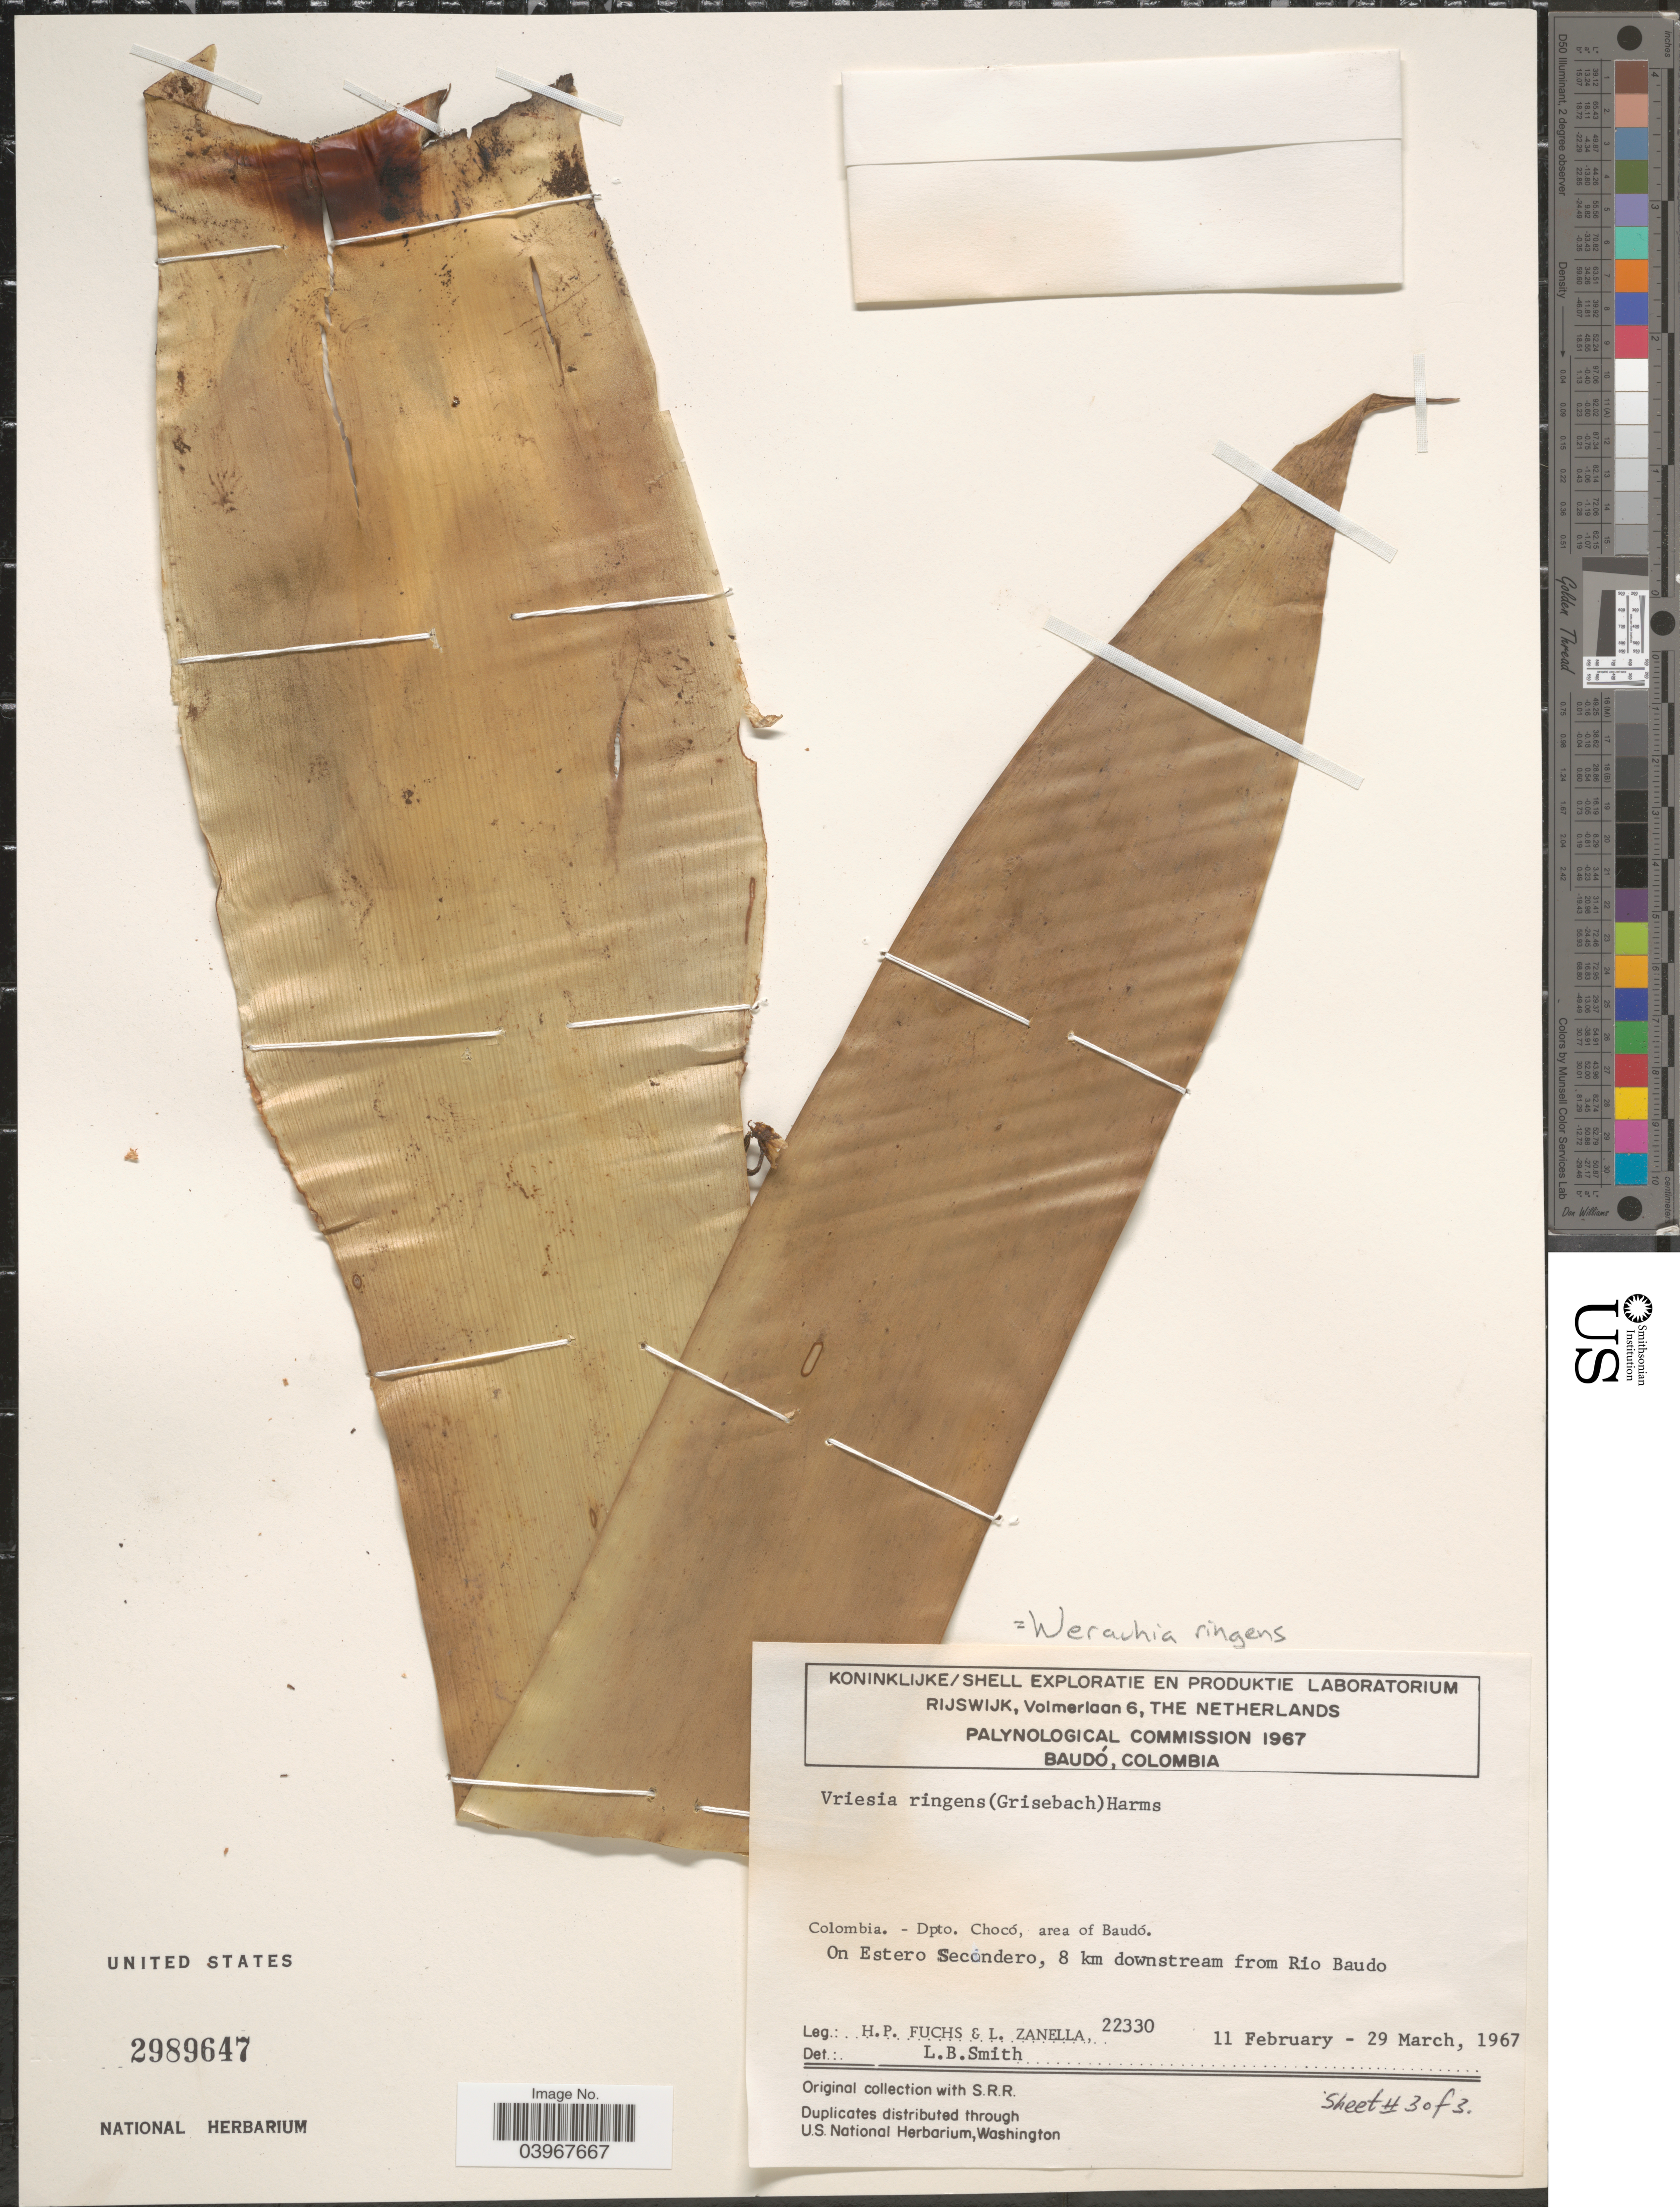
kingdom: Plantae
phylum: Tracheophyta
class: Liliopsida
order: Poales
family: Bromeliaceae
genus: Werauhia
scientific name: Werauhia ringens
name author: (Griseb.) J.R. Grant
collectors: H. P. Fuchs & L. Zanella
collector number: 22330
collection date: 1967-02-11/1967-03-29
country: Colombia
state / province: Chocó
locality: Dpto. Chocó, area of Baudó. On Estero Secondero, 8 km downstream from Rio Baudo.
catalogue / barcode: US 2989647